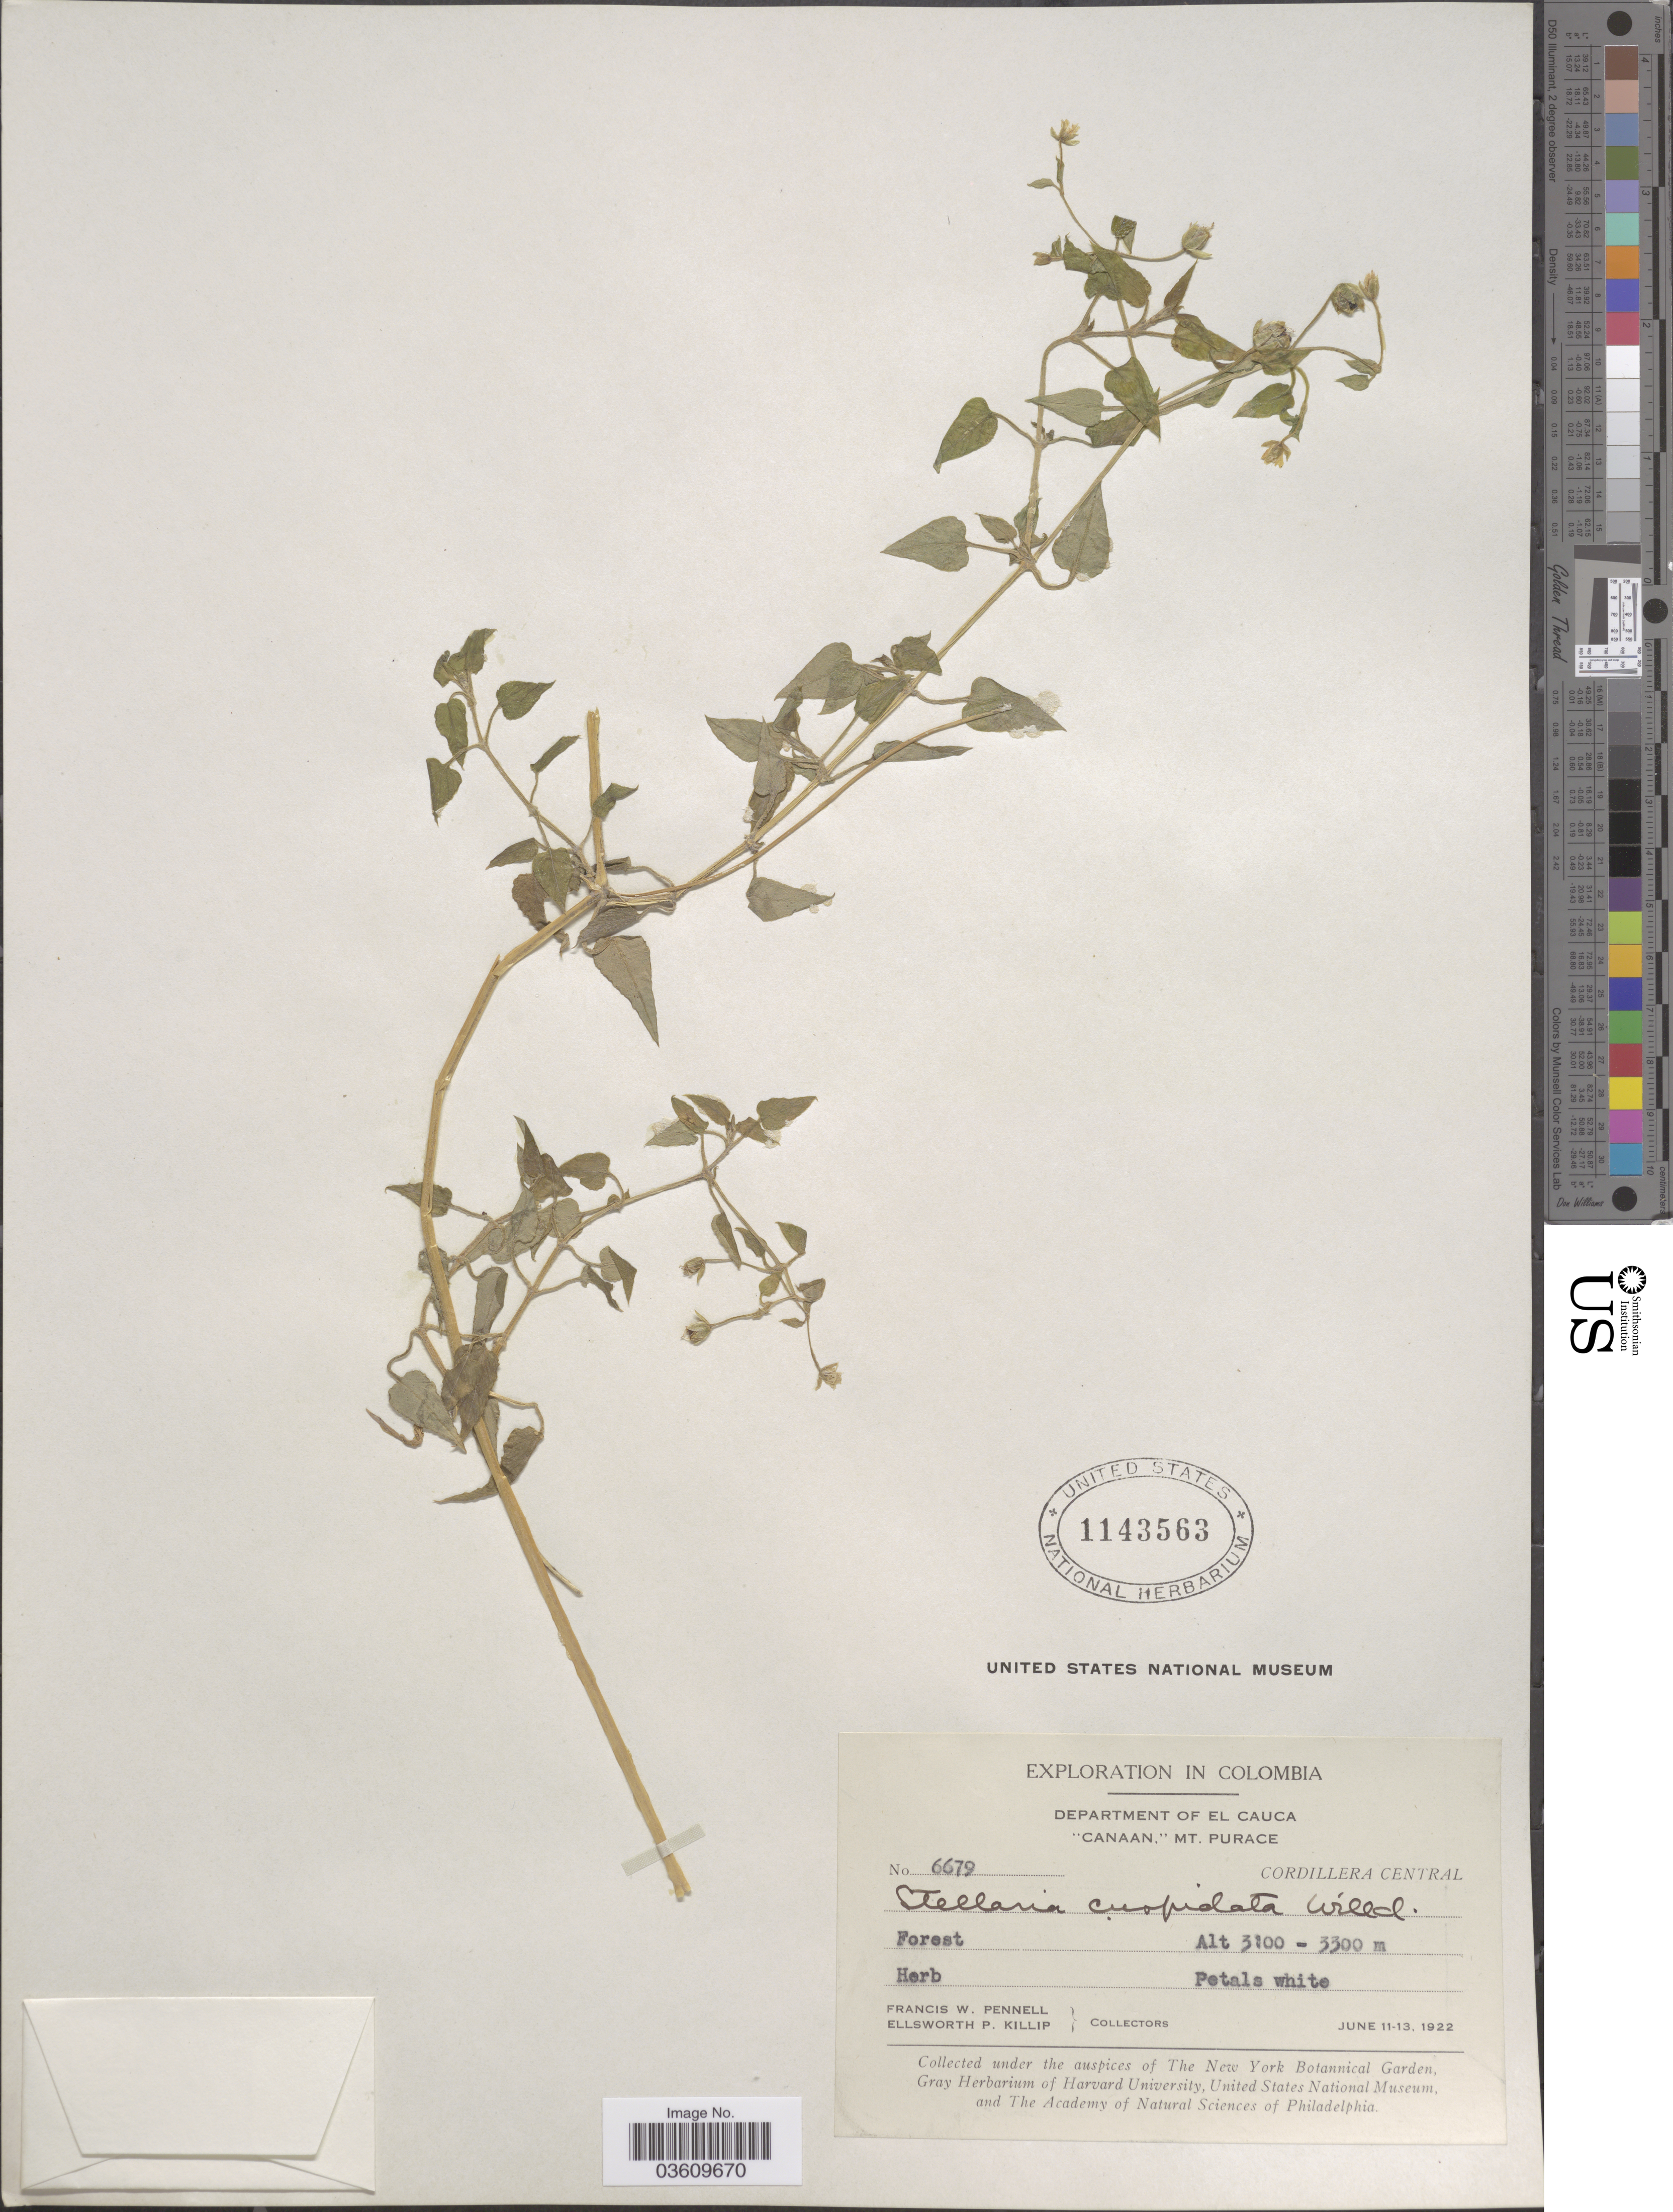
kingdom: Plantae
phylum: Tracheophyta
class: Magnoliopsida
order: Caryophyllales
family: Caryophyllaceae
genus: Stellaria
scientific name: Stellaria cuspidata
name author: Willd. ex Schltdl.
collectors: F. W. Pennell & E. P. Killip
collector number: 6679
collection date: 1922-06-11/1922-06-13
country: Colombia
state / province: Cauca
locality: Department of Cauca. "Canaan," Mt. Purace. Cordillera Central.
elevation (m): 3100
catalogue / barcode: US 1143563